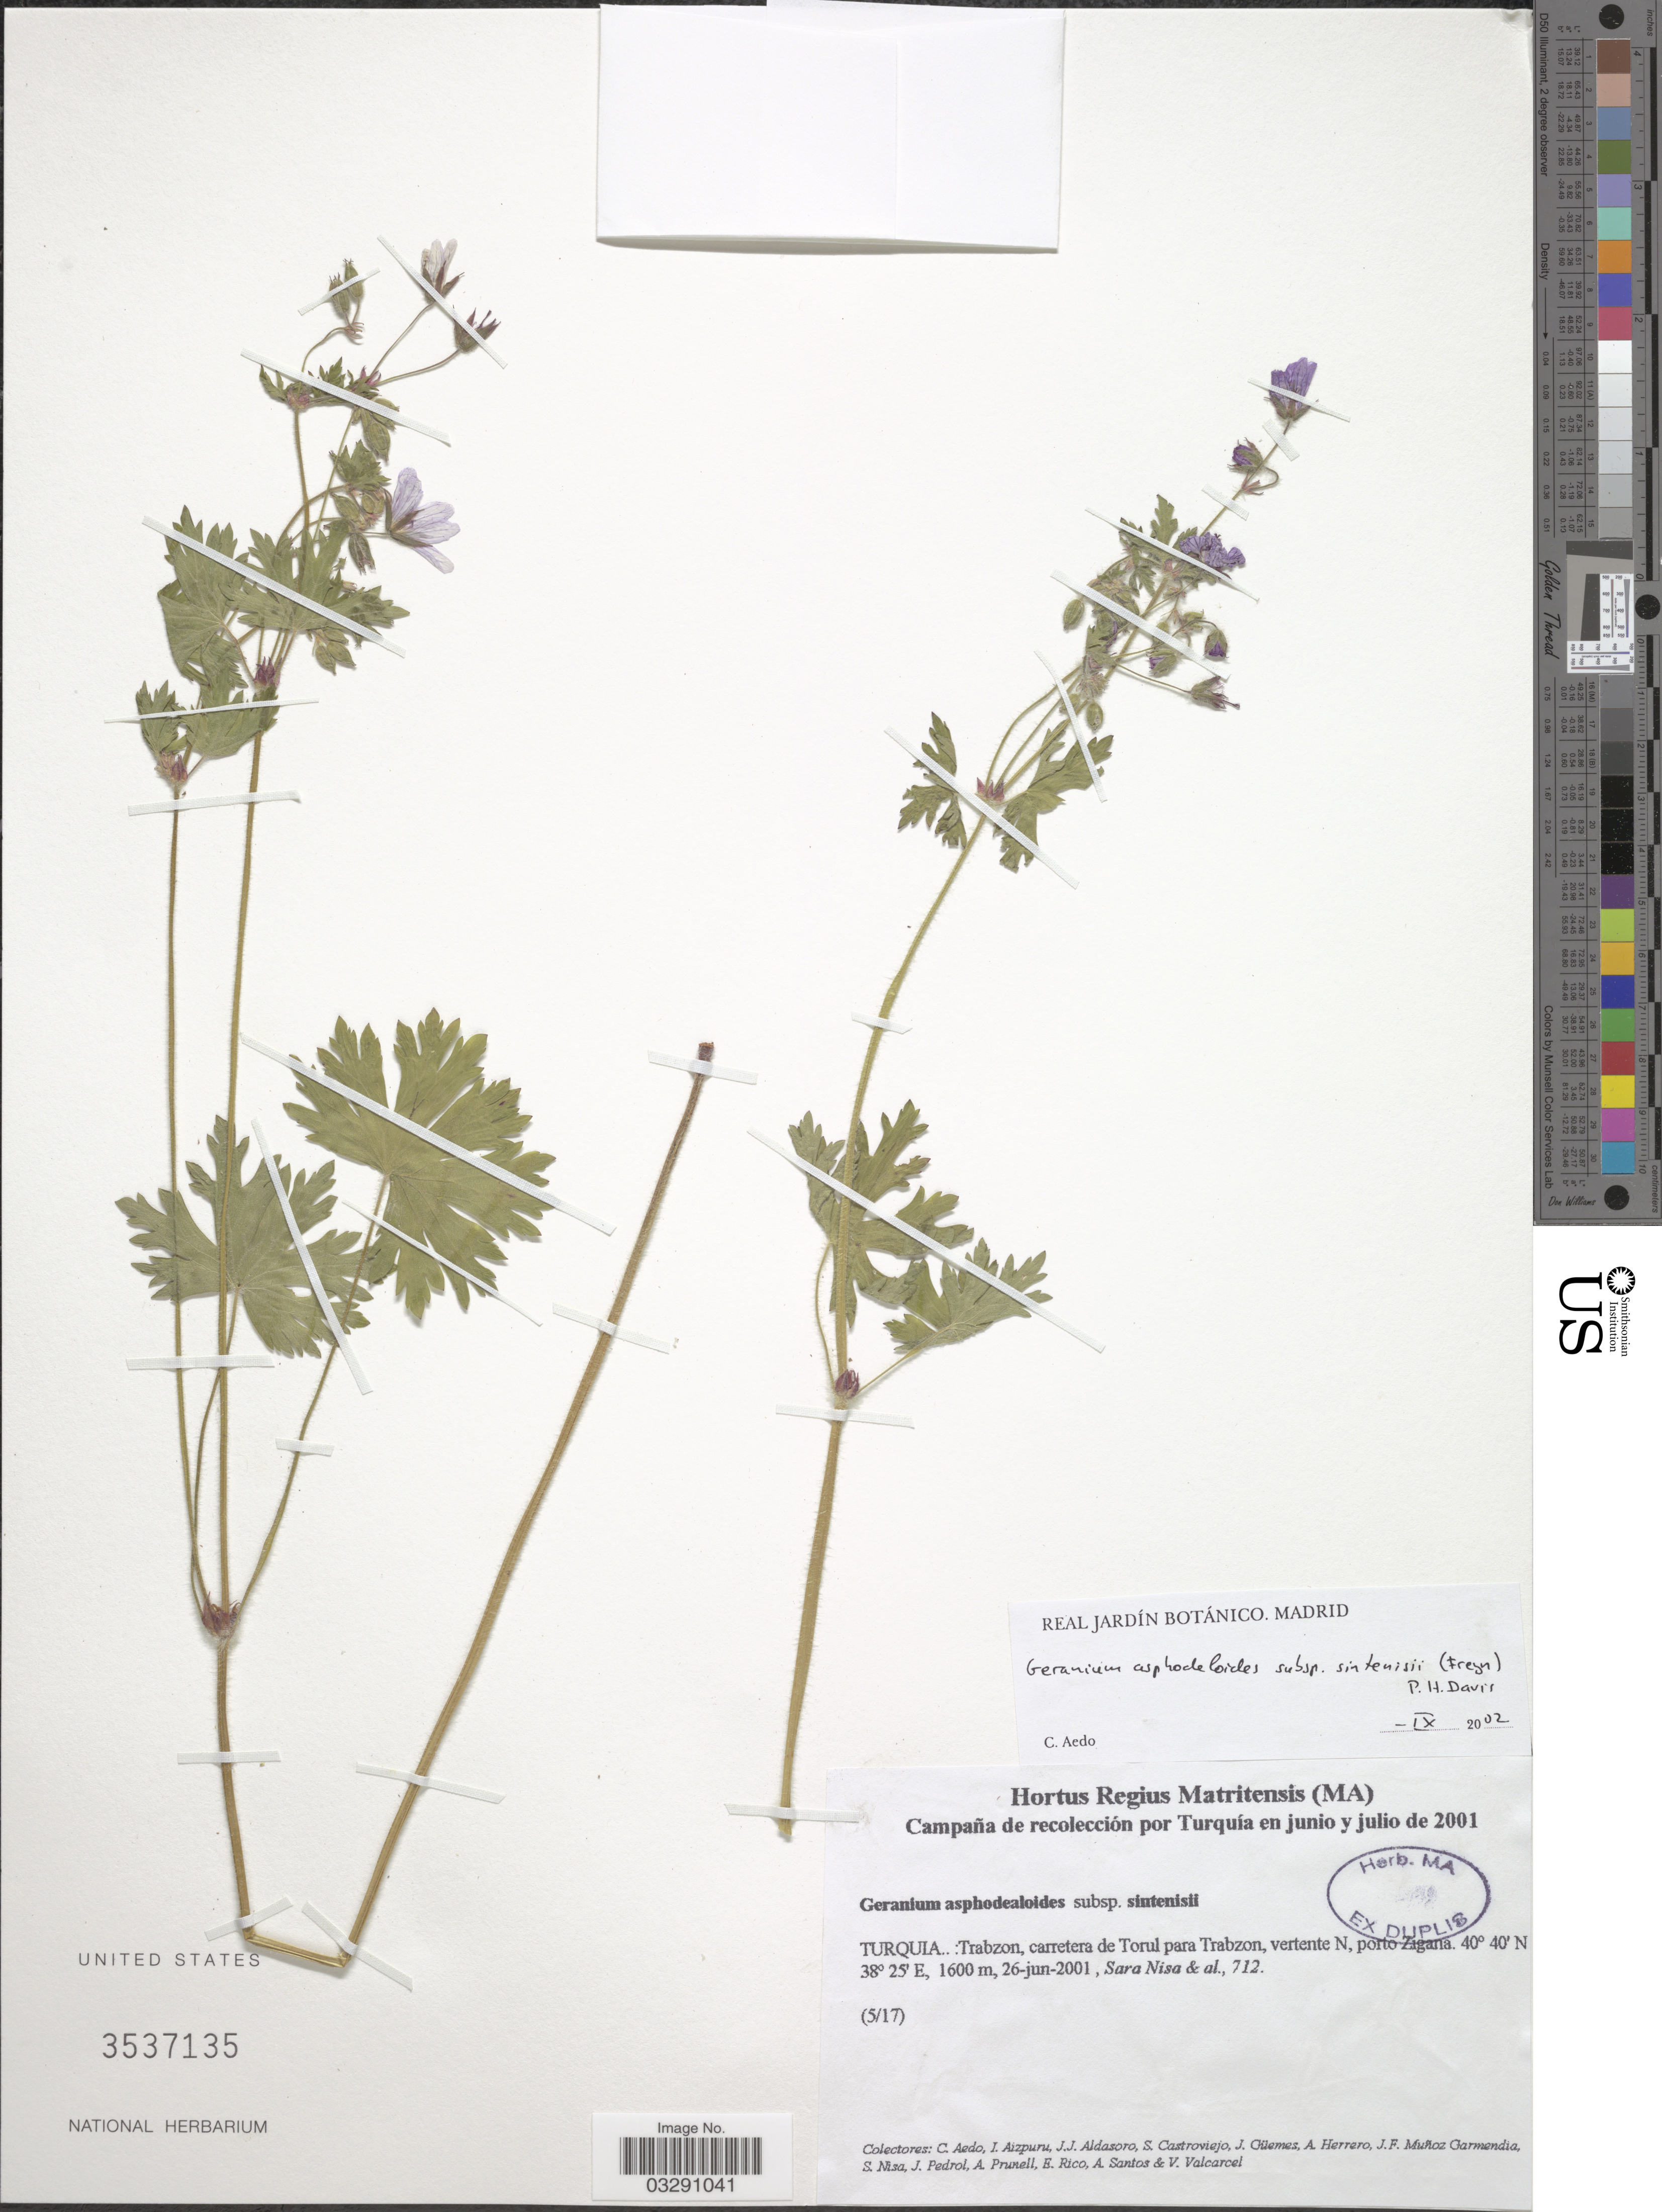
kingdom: Plantae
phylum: Tracheophyta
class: Magnoliopsida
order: Geraniales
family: Geraniaceae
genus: Geranium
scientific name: Geranium asphodeloides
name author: Burm. f.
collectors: S. Nisa, C. Aedo, I. Aizpuru, J. Aldasoro & et al.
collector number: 712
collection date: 2001-06-26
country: Turkey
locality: Turquia: Trabzon, carretera de Torul para Trabzon, vertente N, porto Zigana.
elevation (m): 1600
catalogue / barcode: US 3537135